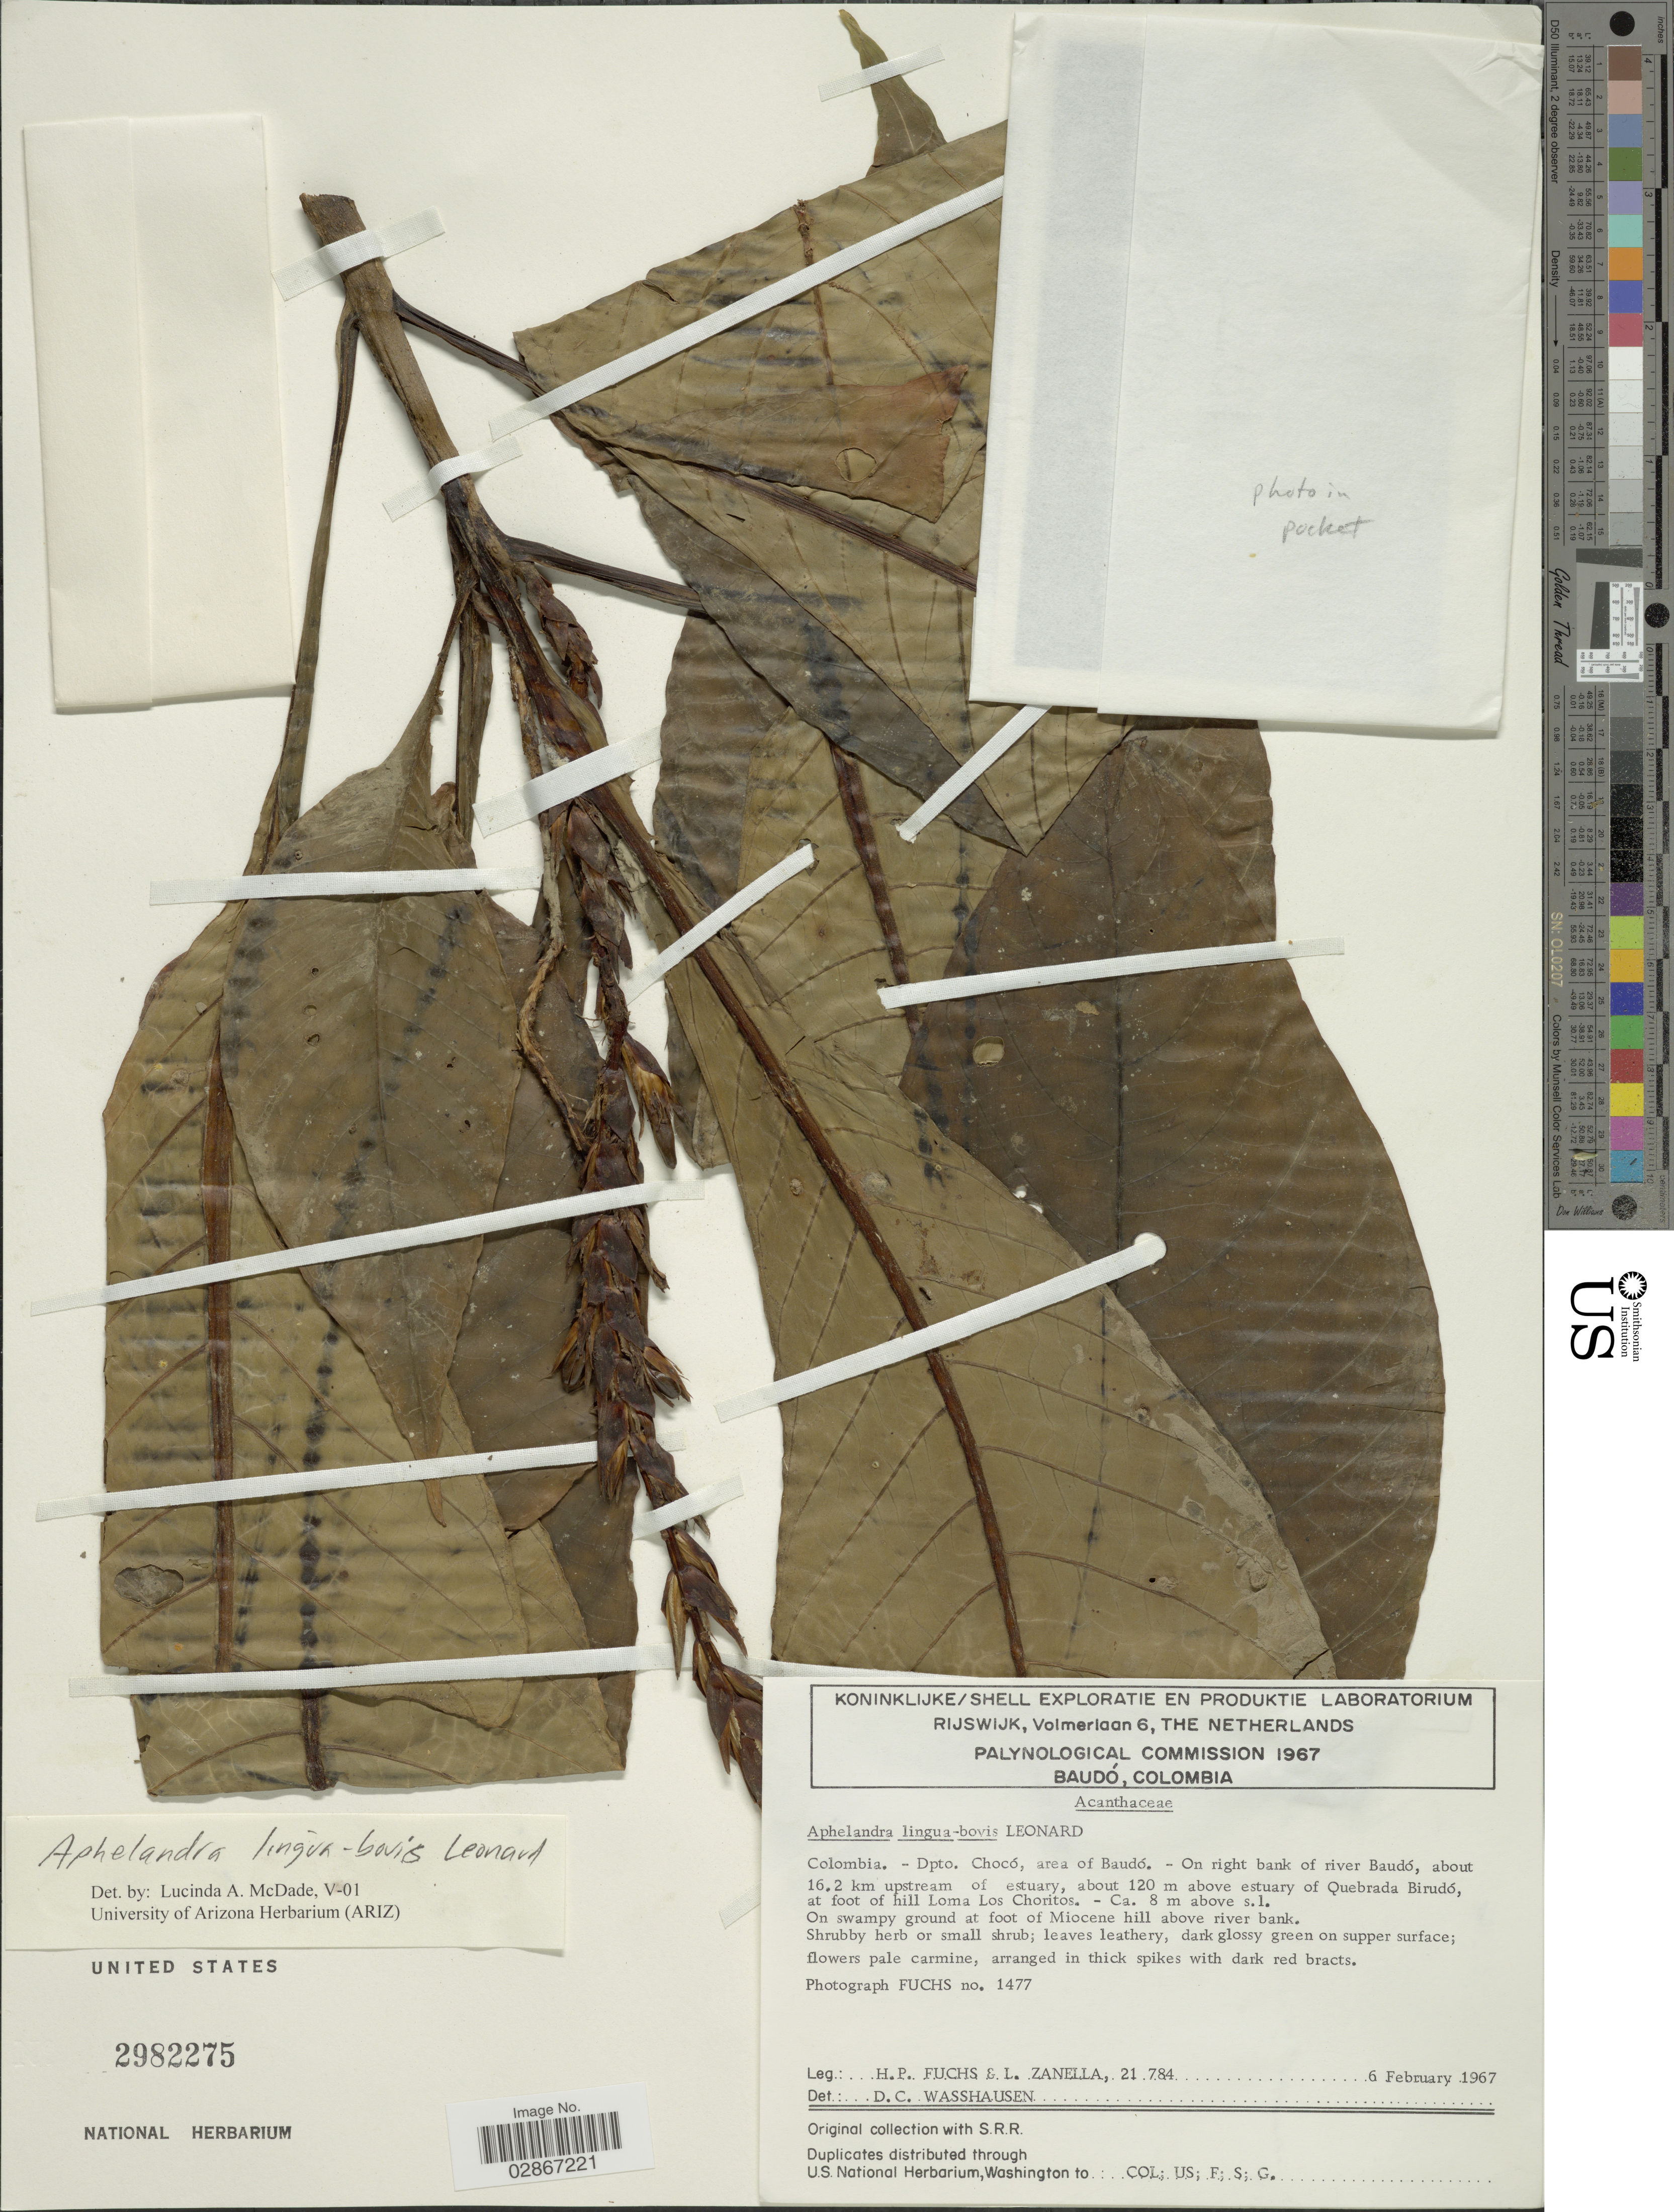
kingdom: Plantae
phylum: Tracheophyta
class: Magnoliopsida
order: Lamiales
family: Acanthaceae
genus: Aphelandra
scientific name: Aphelandra lingua-bovis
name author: Leonard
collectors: H. P. Fuchs & L. Zanella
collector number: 21784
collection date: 1967-02-06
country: Colombia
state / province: Chocó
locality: Dpto. Chocó, area of Baudó. On right bank of river Baudó, about 16.2 km upstream of estuary, about 120 m above estuary of Quebrada Birudó. at foot of hill Loma Los Choritos.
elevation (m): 8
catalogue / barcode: US 2982275